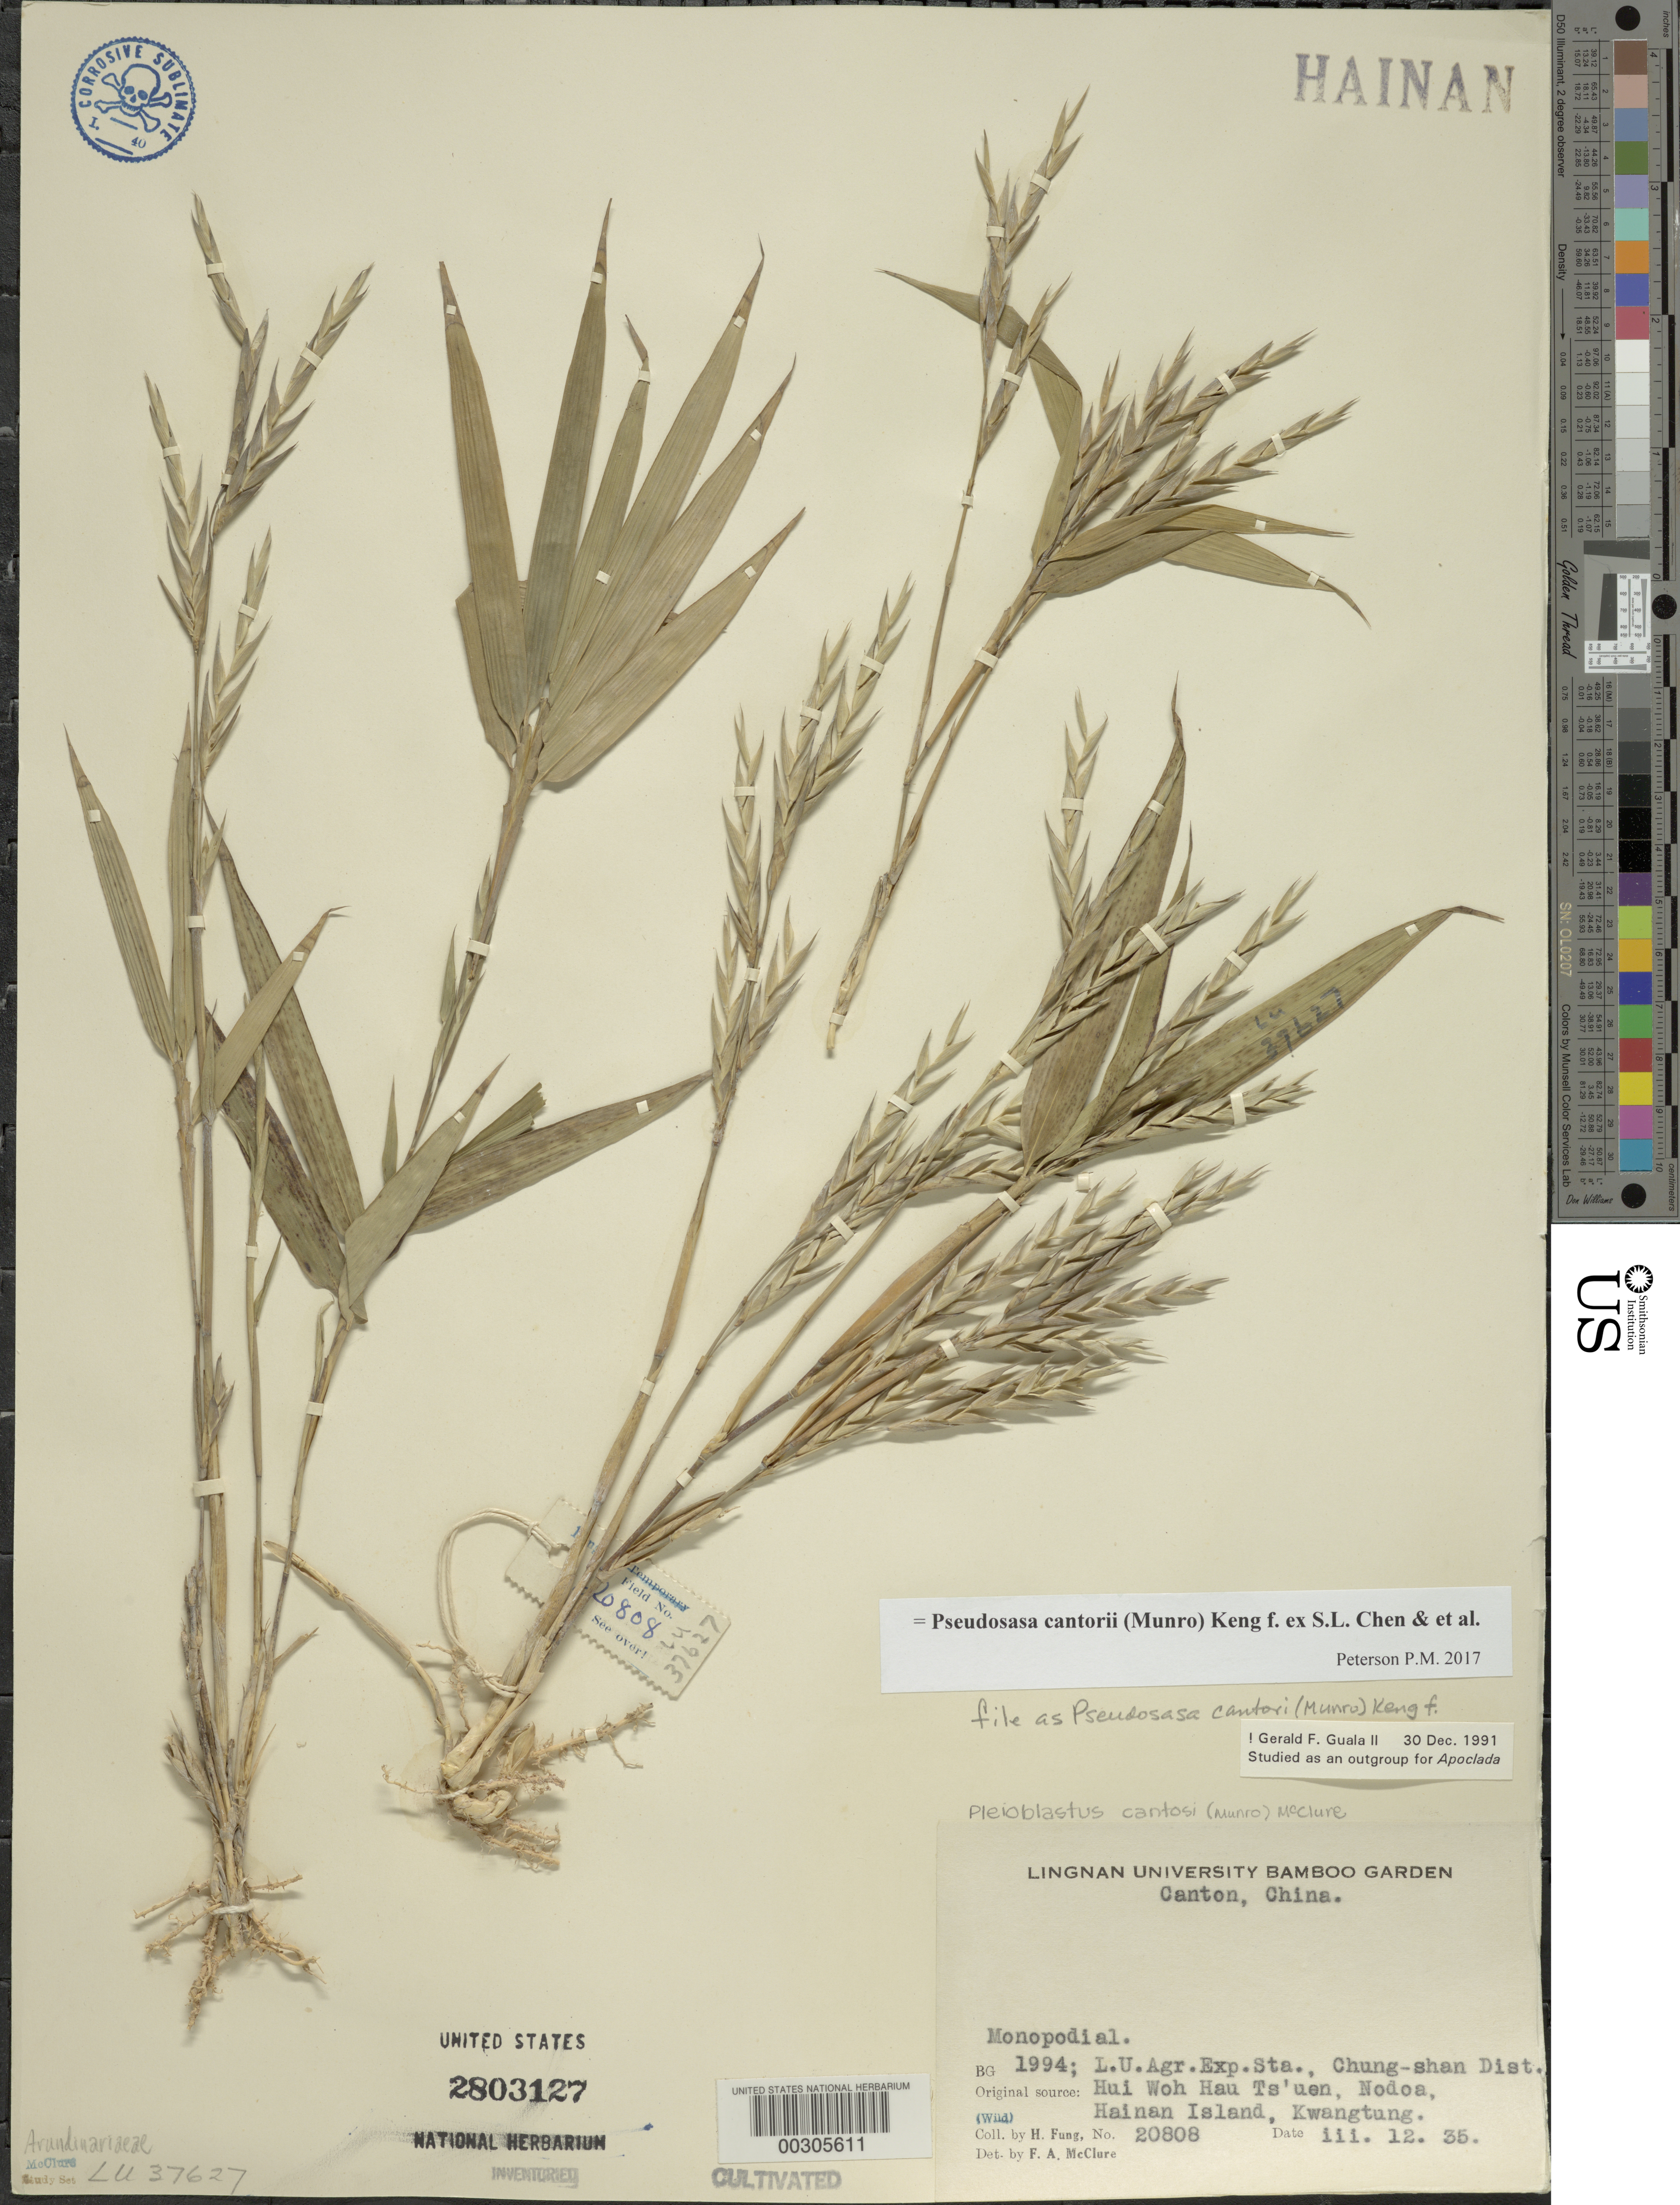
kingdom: Plantae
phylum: Tracheophyta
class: Liliopsida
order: Poales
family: Poaceae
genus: Pseudosasa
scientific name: Pseudosasa cantorii (Munro) Keng f. ex S.L. Chen et al.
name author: (Munro) Keng f. ex S.L. Chen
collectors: H. L. Fung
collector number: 20808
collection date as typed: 12 Mar 1935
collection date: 1935-03-12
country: China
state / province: Guangdong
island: Honam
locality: Lingnan univ. bg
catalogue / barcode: US 2803127